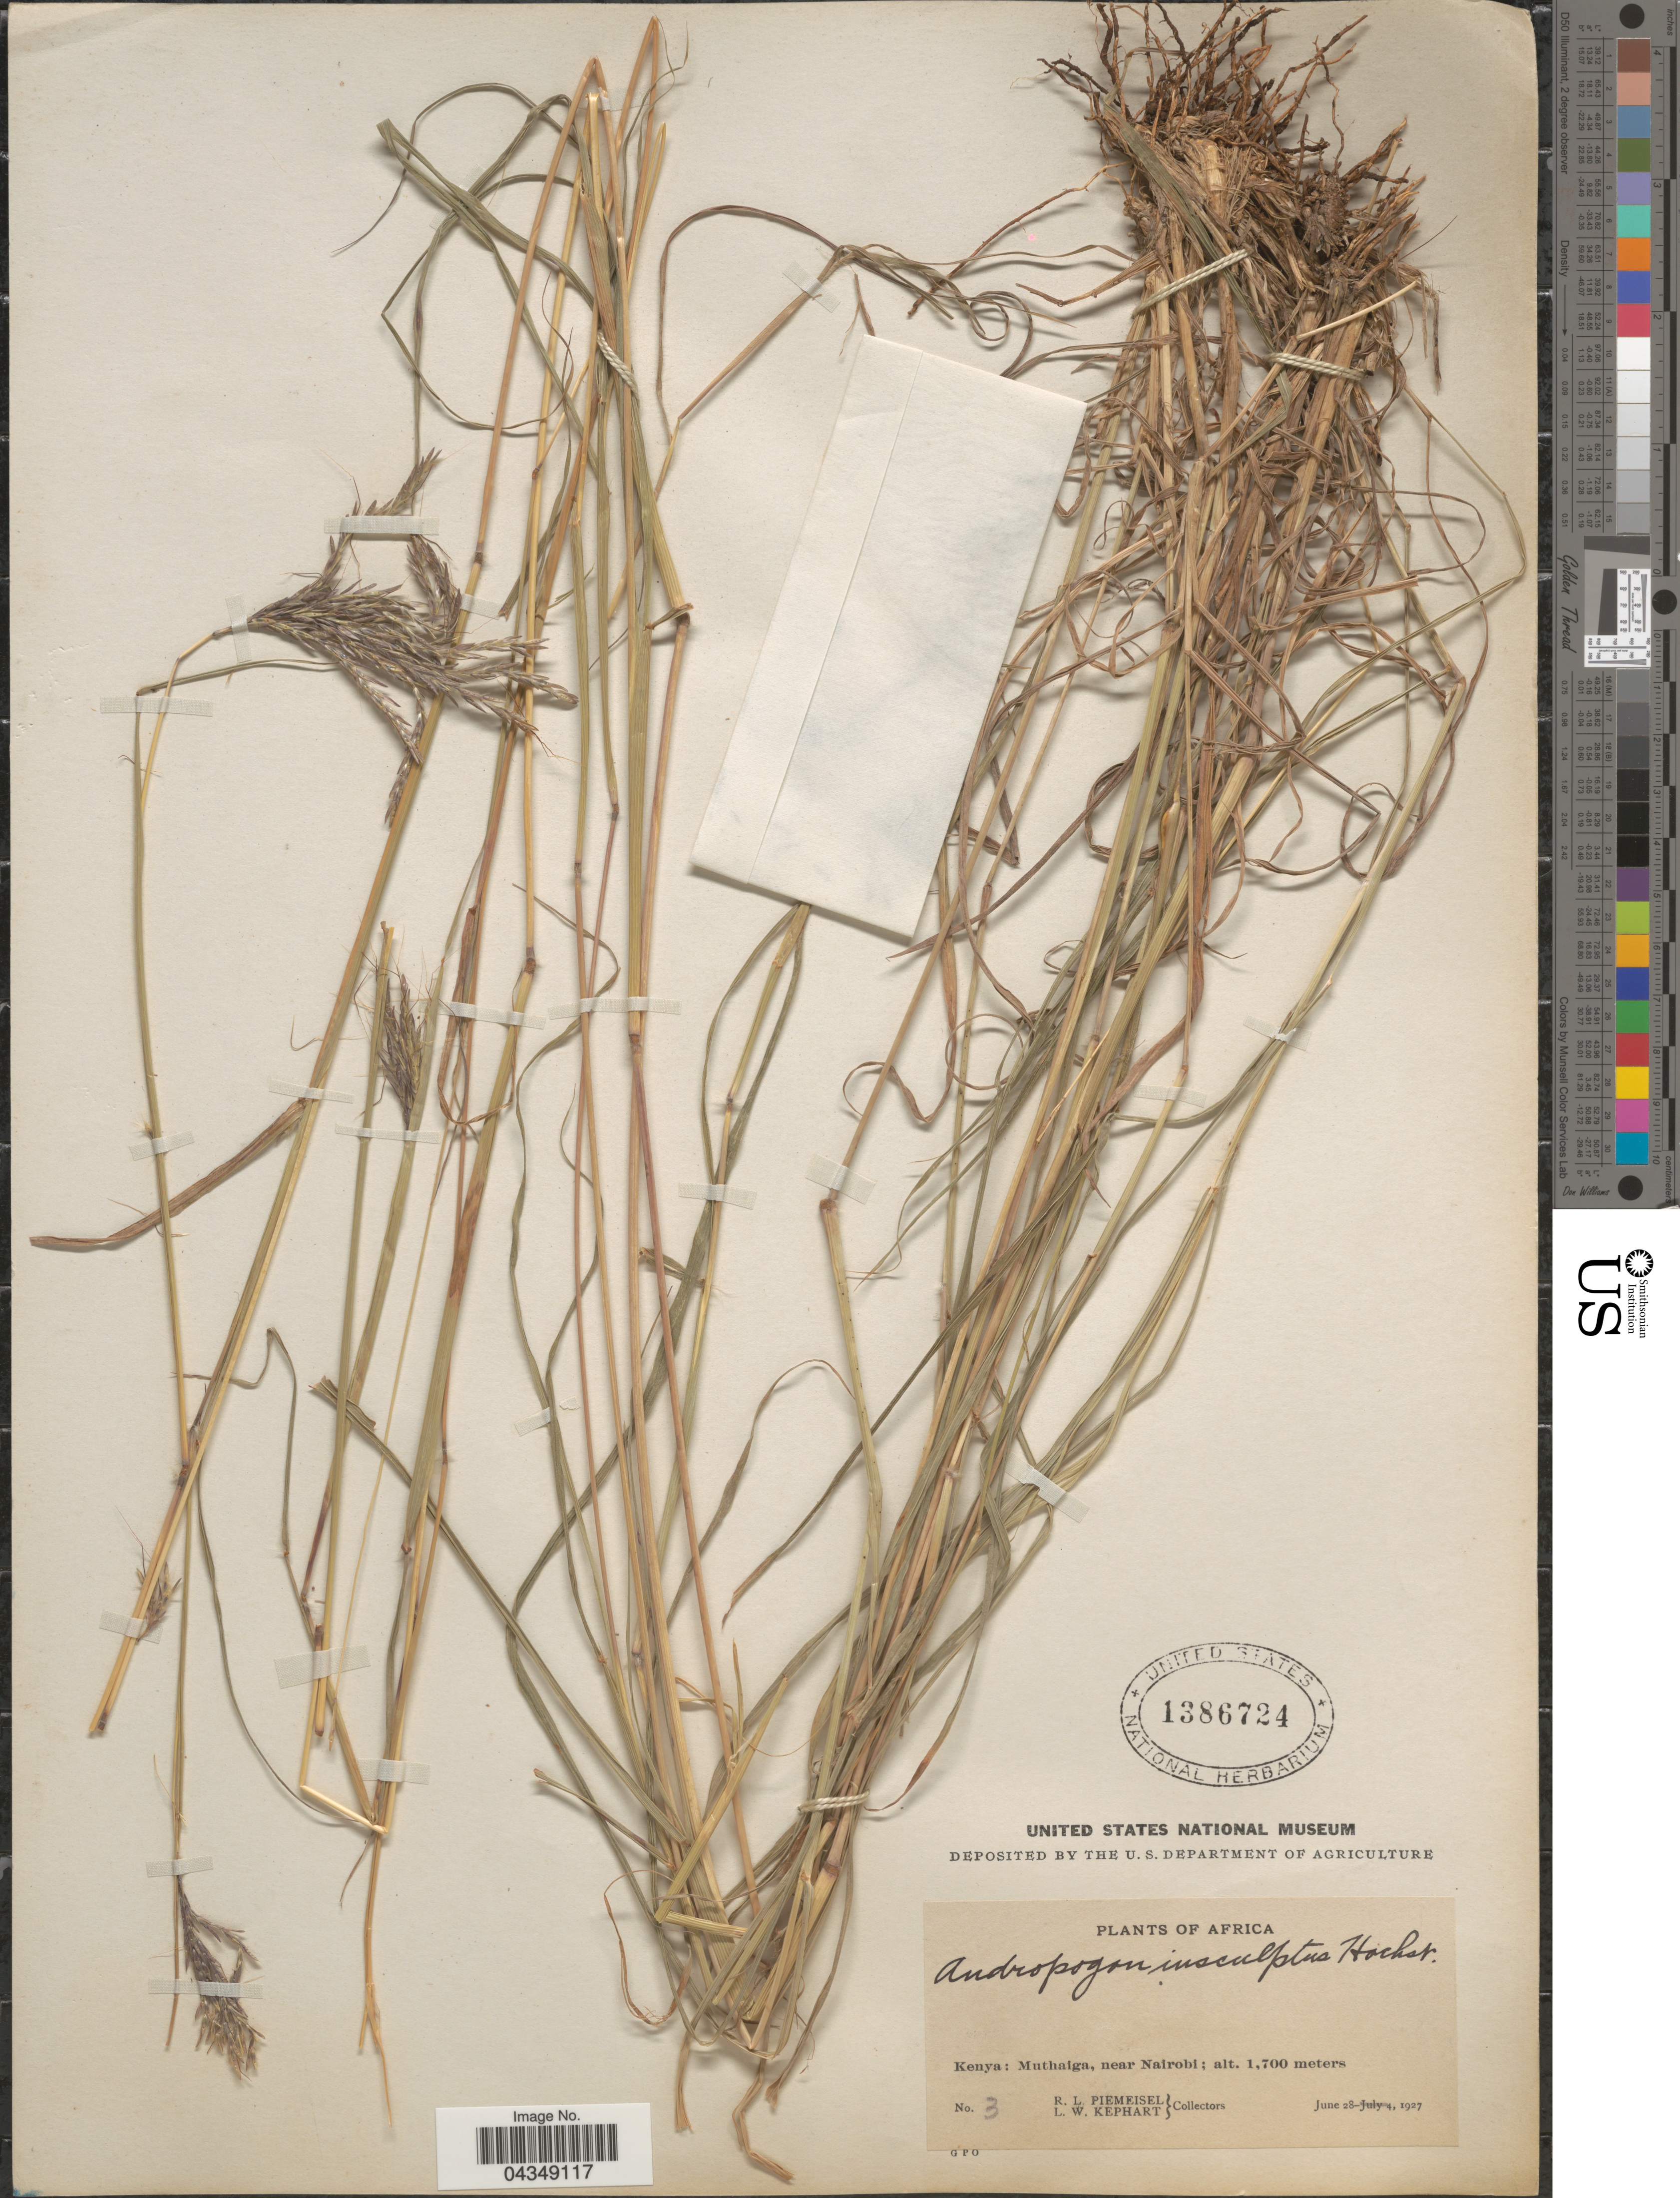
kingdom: Plantae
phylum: Tracheophyta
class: Liliopsida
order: Poales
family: Poaceae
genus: Bothriochloa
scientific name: Bothriochloa insculpta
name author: (Hochst. ex A. Rich.) A. Camus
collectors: R. L. Piemeisel & L. W. Kephart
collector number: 3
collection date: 1927-06-28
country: Kenya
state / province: Nairobi Area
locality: Muthaiga, near Nairobi.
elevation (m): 1700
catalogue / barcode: US 1386724